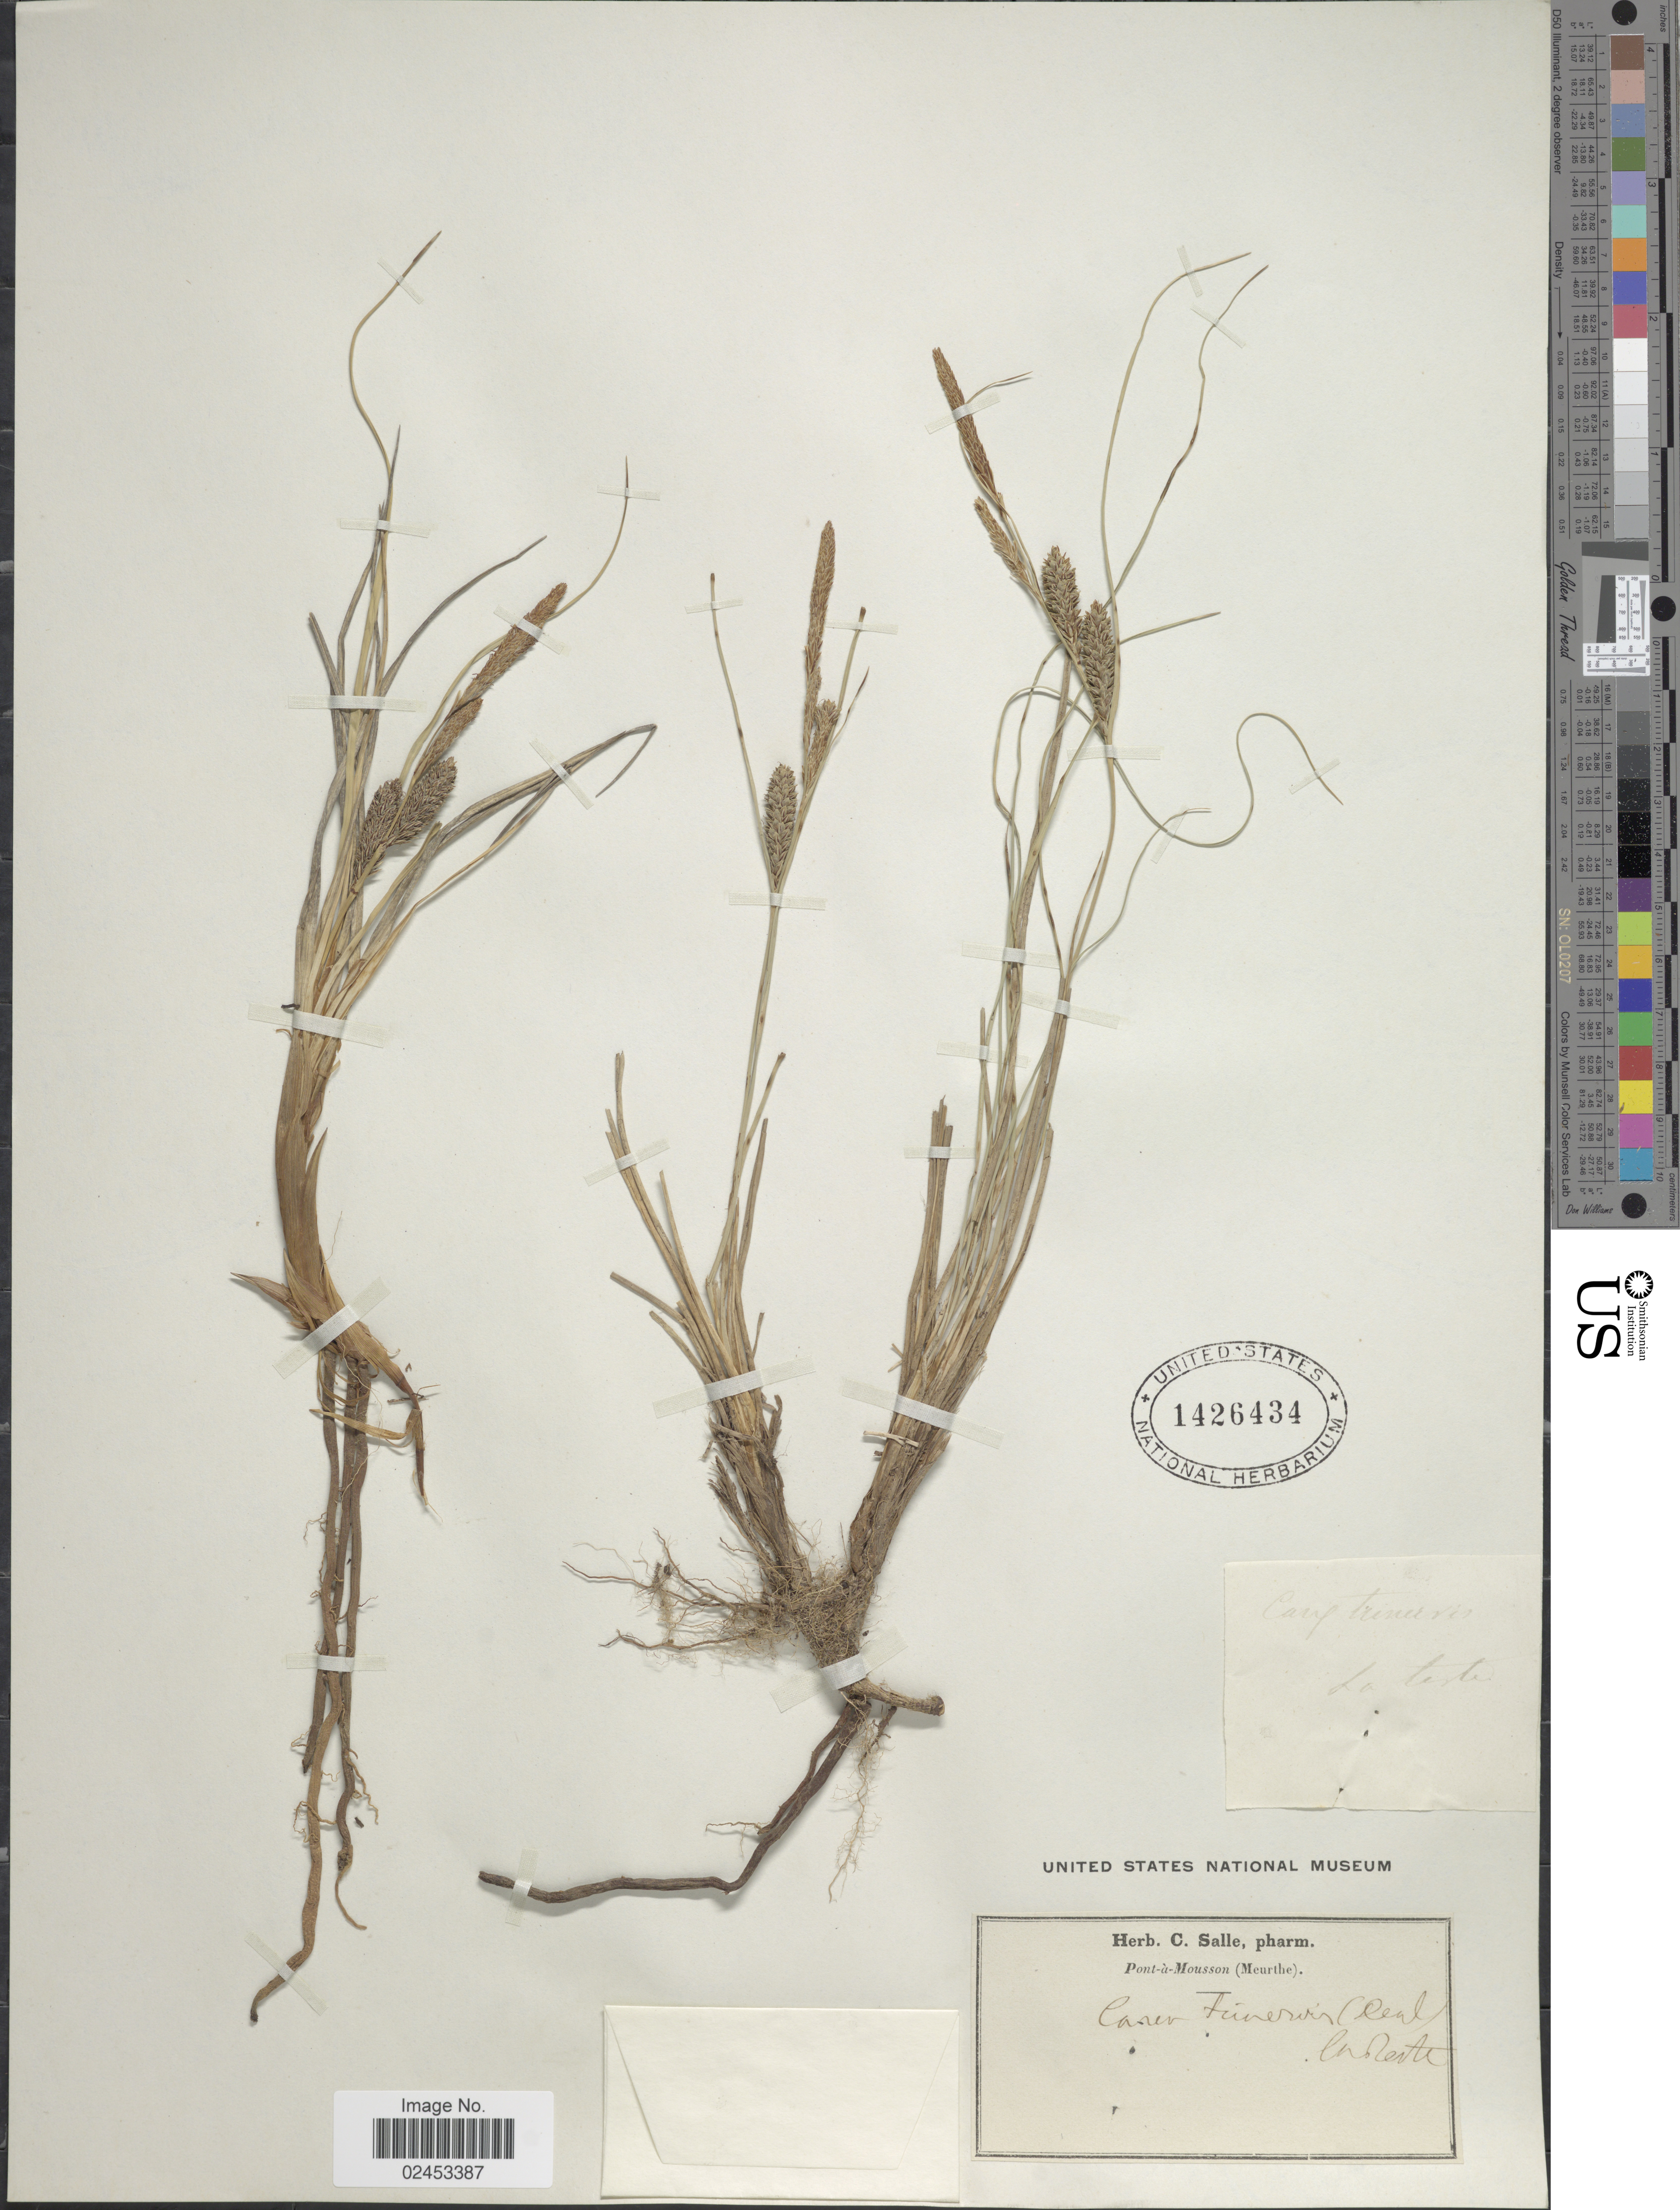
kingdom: Plantae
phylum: Tracheophyta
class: Liliopsida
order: Poales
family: Cyperaceae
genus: Carex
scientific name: Carex trinervis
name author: Degl.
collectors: ex herb. C. Salle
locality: La Teste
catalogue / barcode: US 1426434